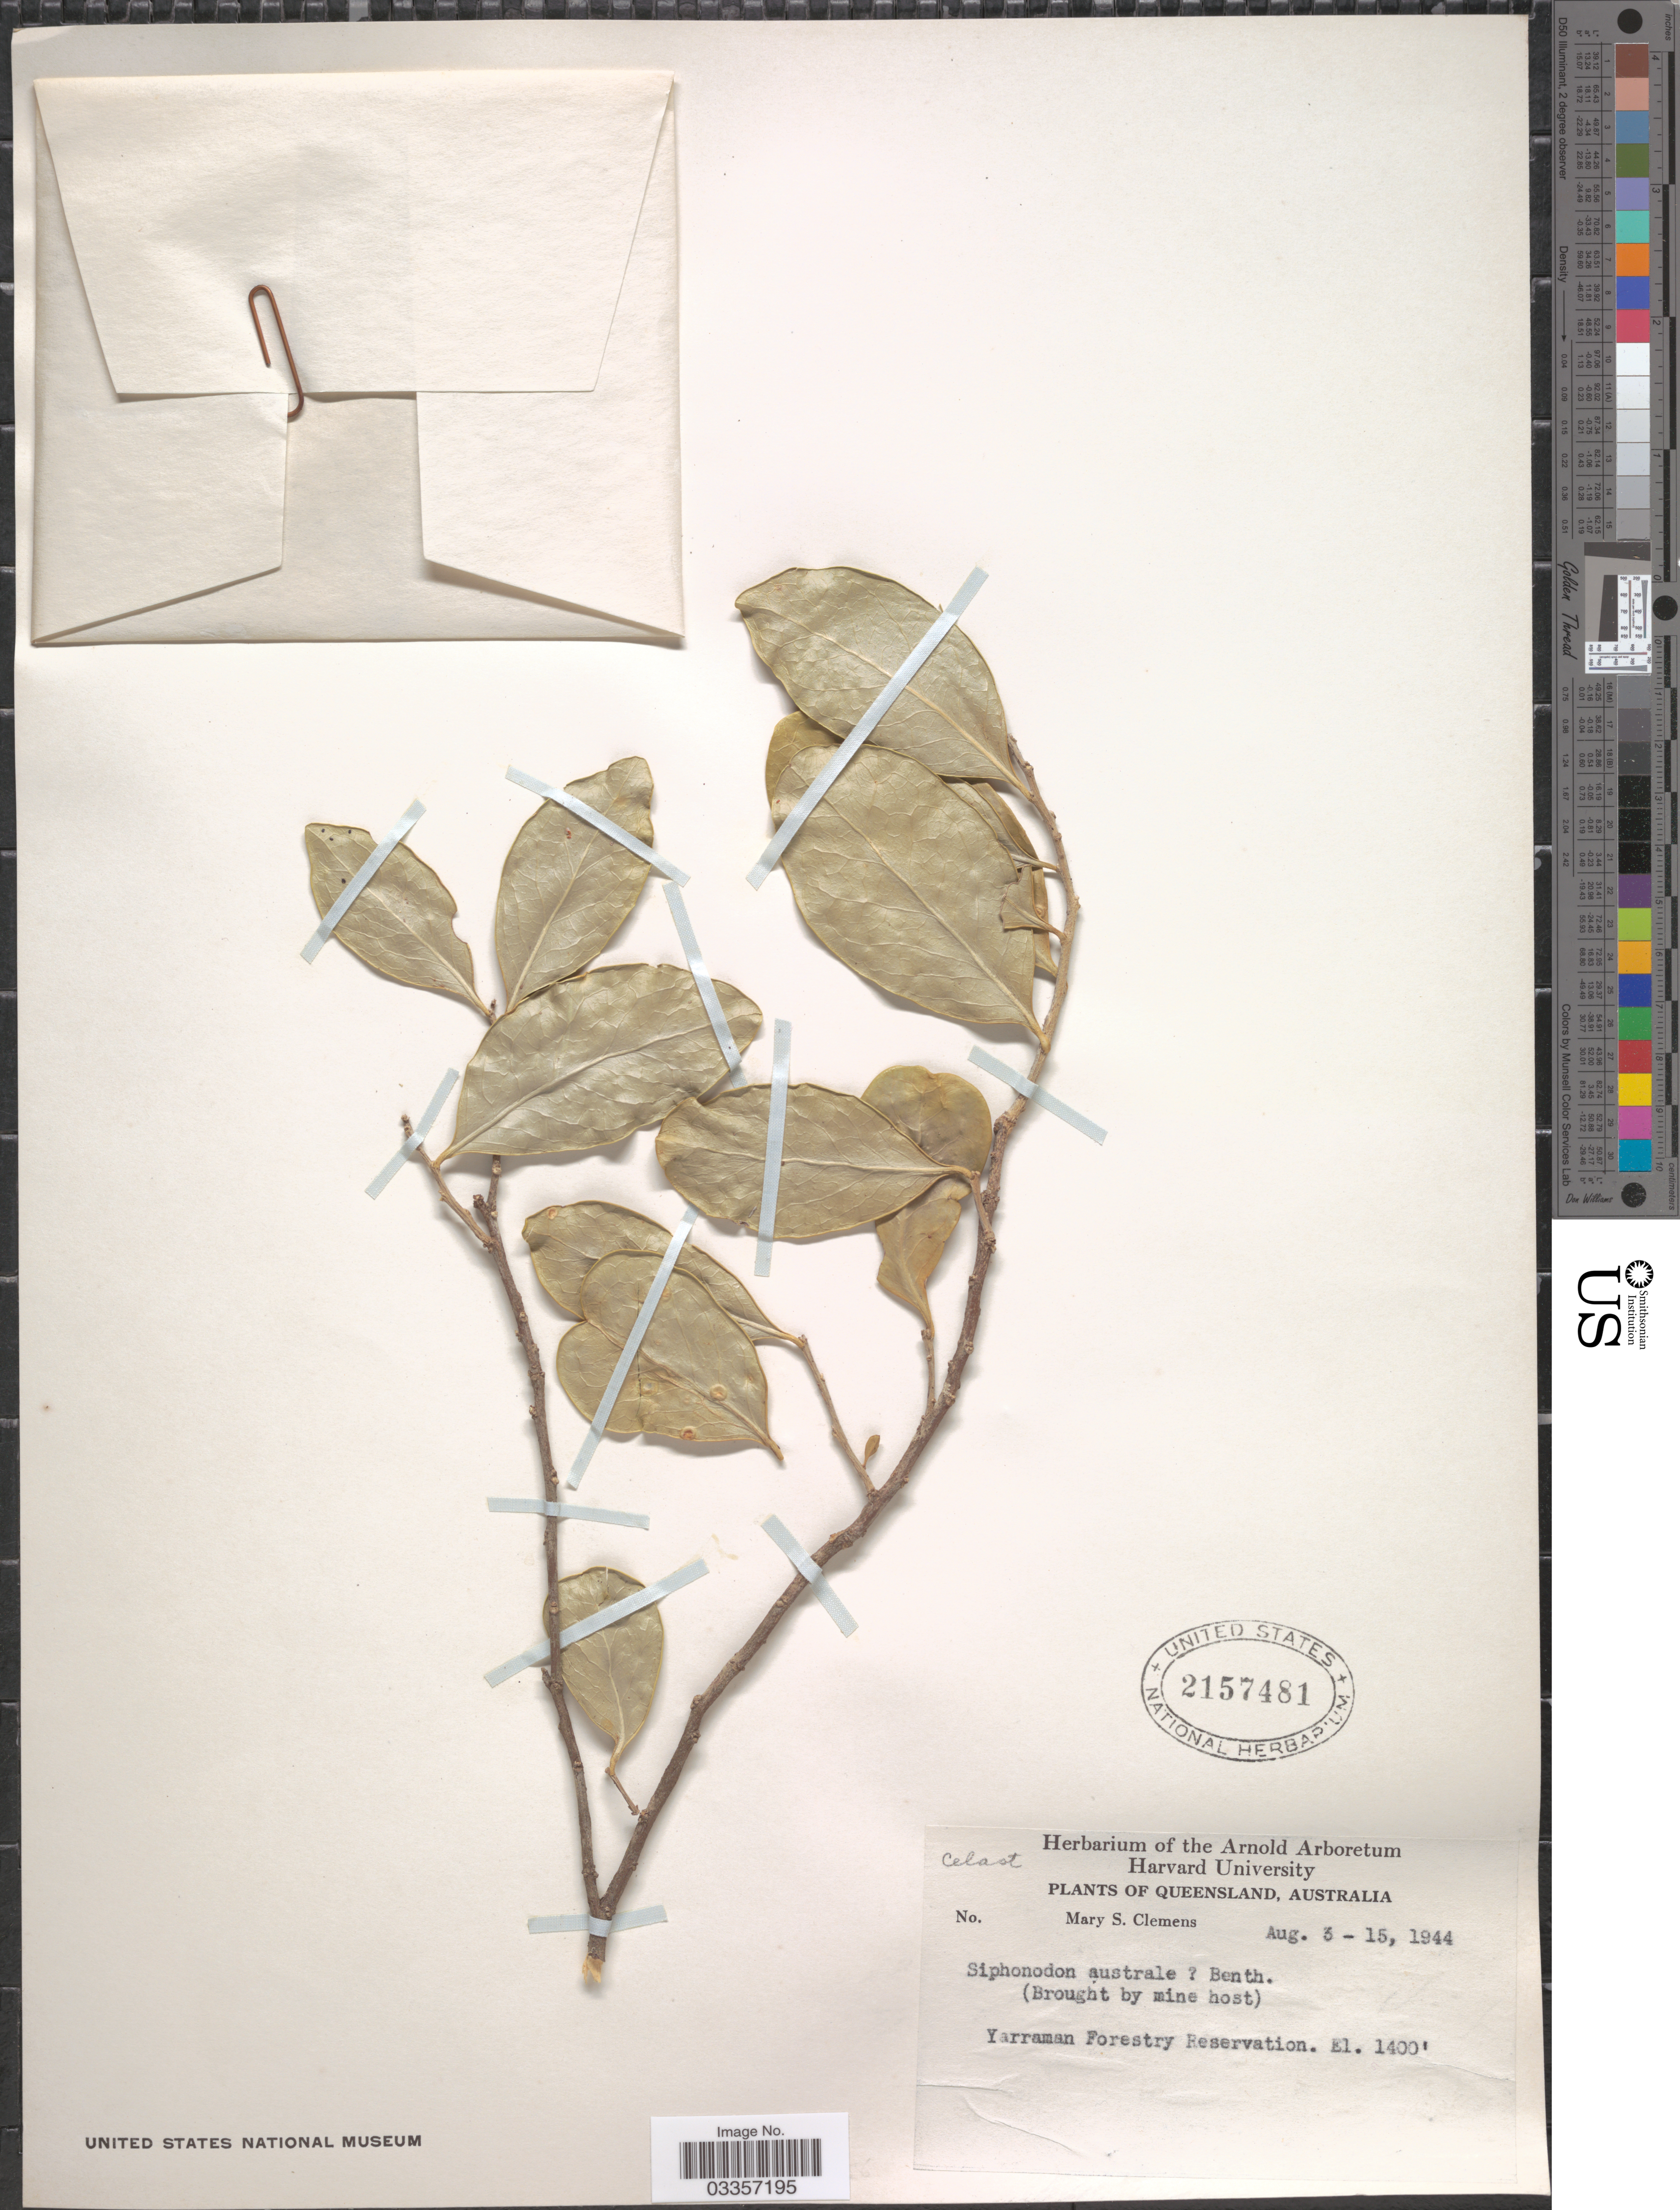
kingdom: Plantae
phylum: Tracheophyta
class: Magnoliopsida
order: Celastrales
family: Celastraceae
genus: Siphonodon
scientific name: Siphonodon australis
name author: Benth.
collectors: M. S. Clemens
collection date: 1944-08-03/1944-08-15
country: Australia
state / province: Queensland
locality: Yarraman Forestry Reservation.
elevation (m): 427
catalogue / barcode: US 2157481